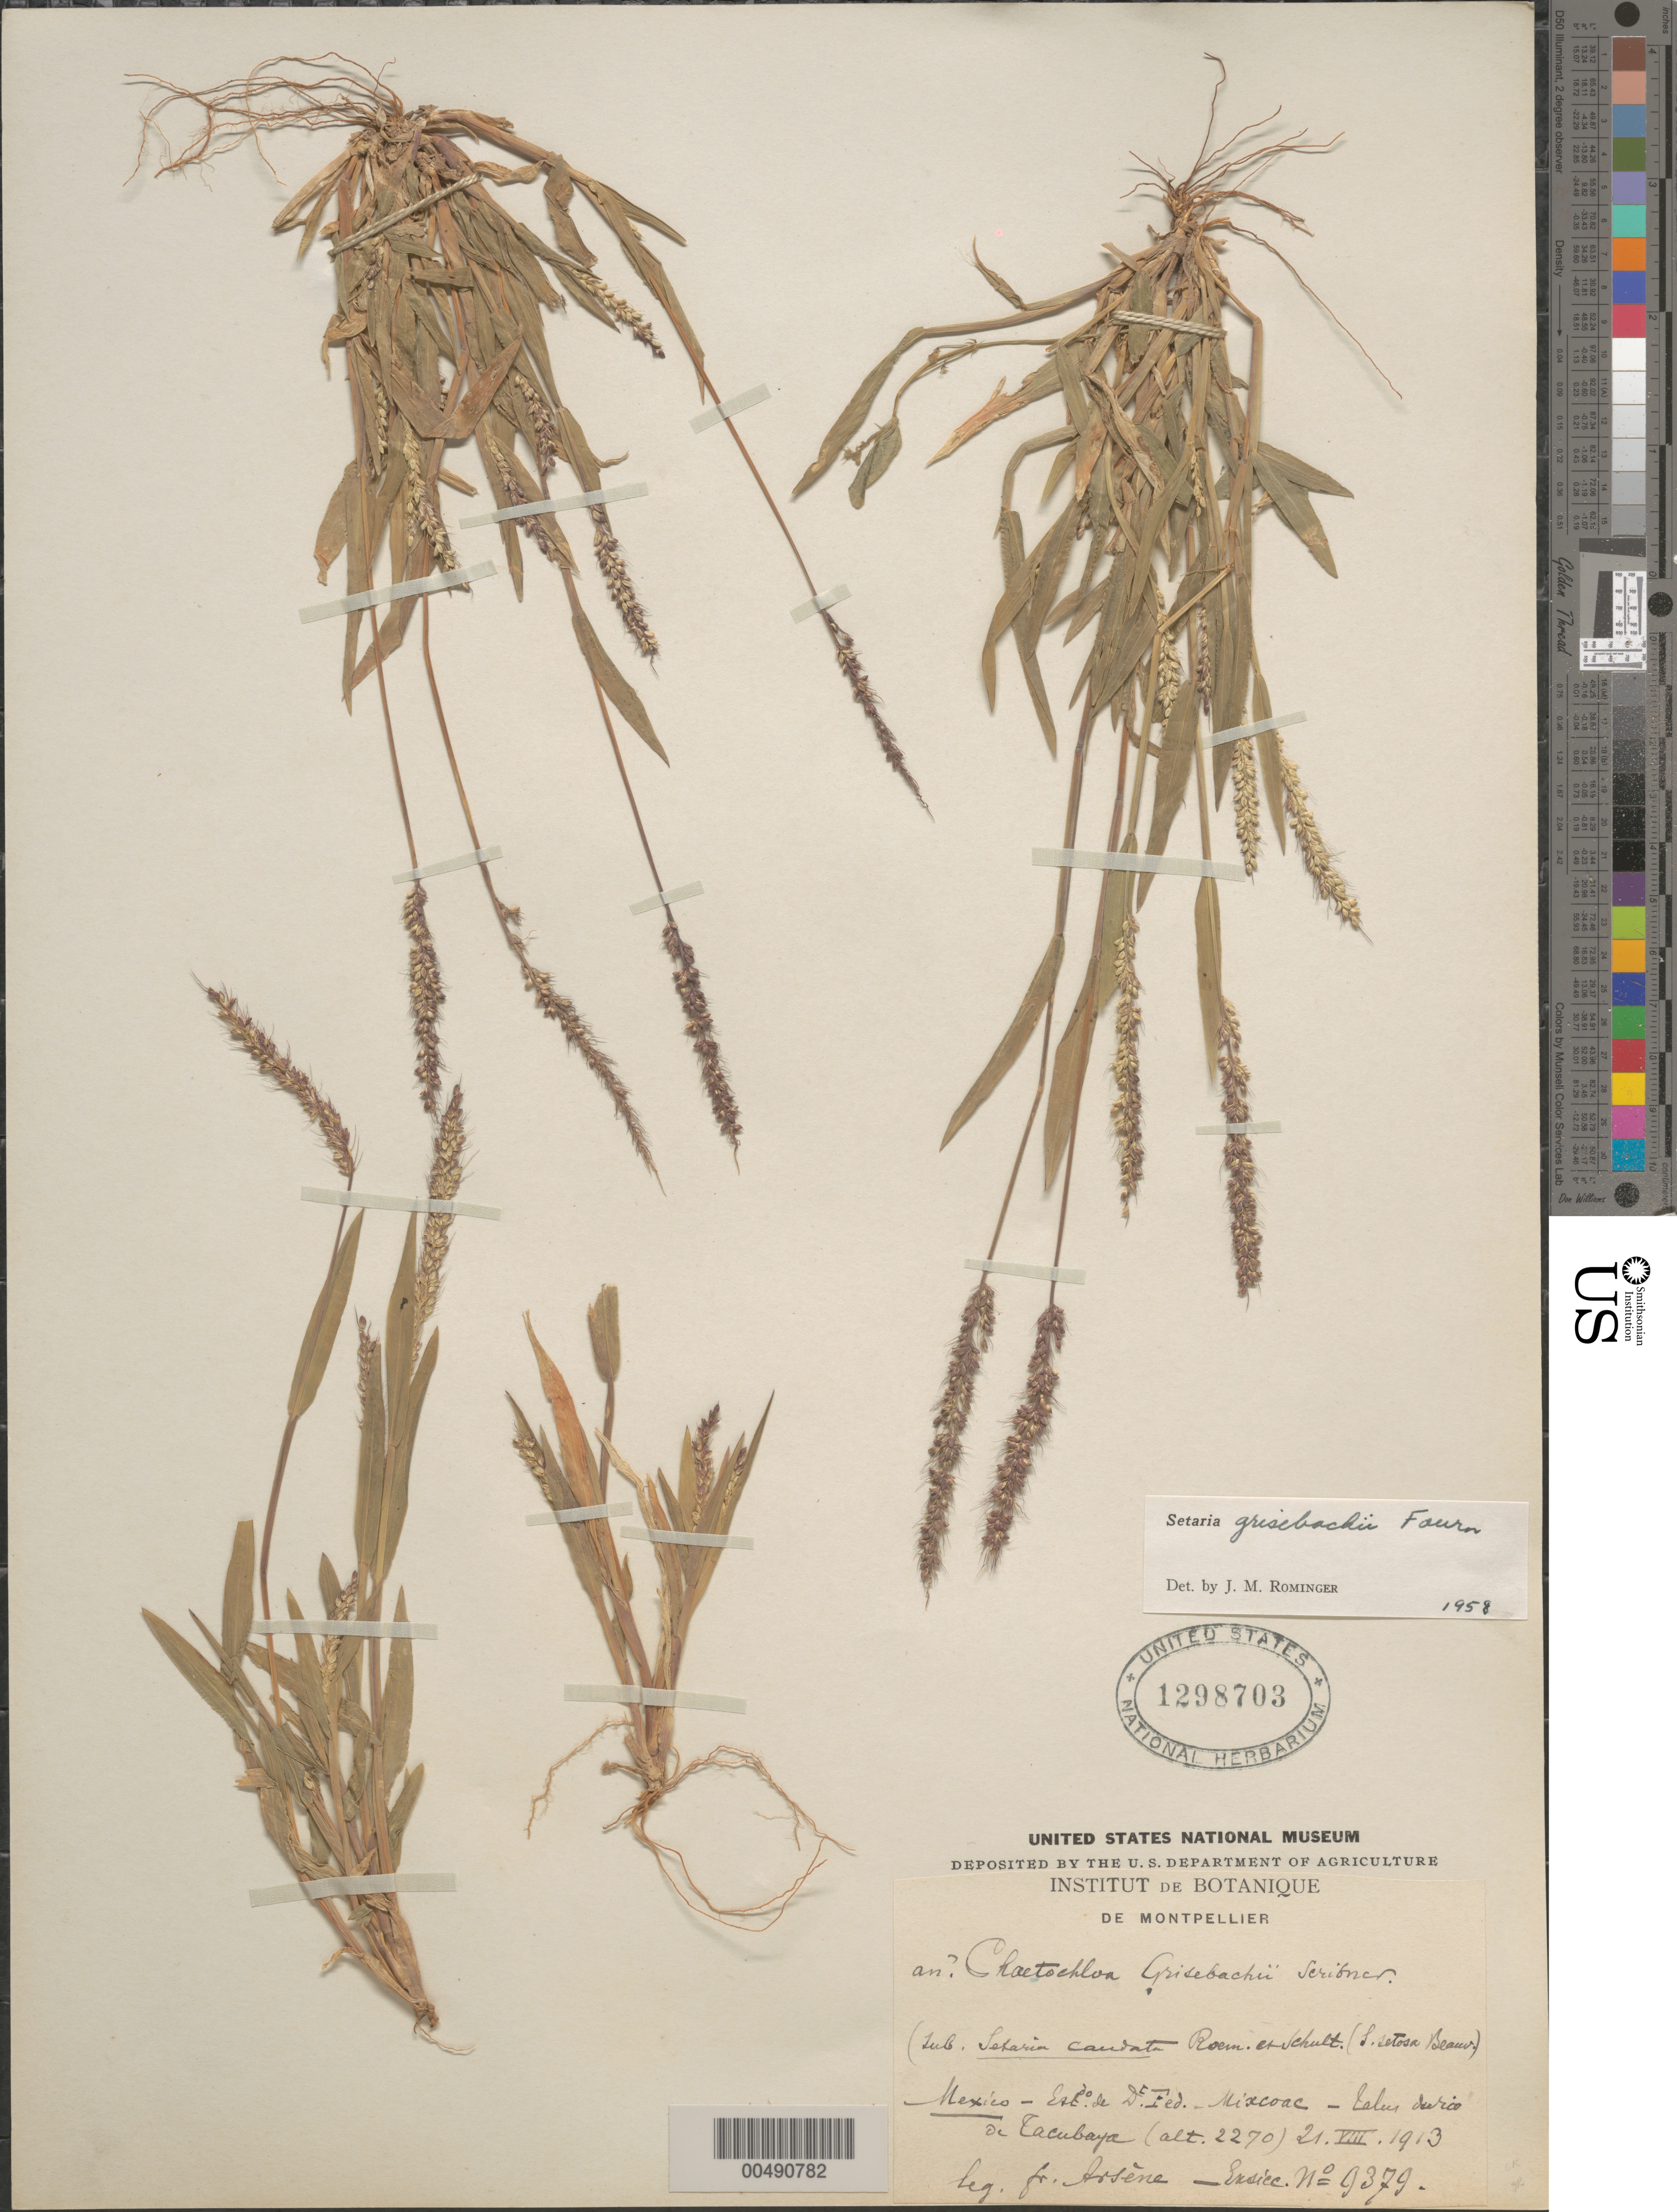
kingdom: Plantae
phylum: Tracheophyta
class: Liliopsida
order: Poales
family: Poaceae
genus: Setaria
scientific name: Setaria grisebachii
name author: E. Fourn.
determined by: Rominger, J. M.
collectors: Bro. G. Arsène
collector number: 9379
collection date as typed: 21 Aug 1913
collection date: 1913-08-21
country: Mexico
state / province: Distrito Federal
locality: Mixcoac, Tacubaya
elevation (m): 2270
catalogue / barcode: US 1298703